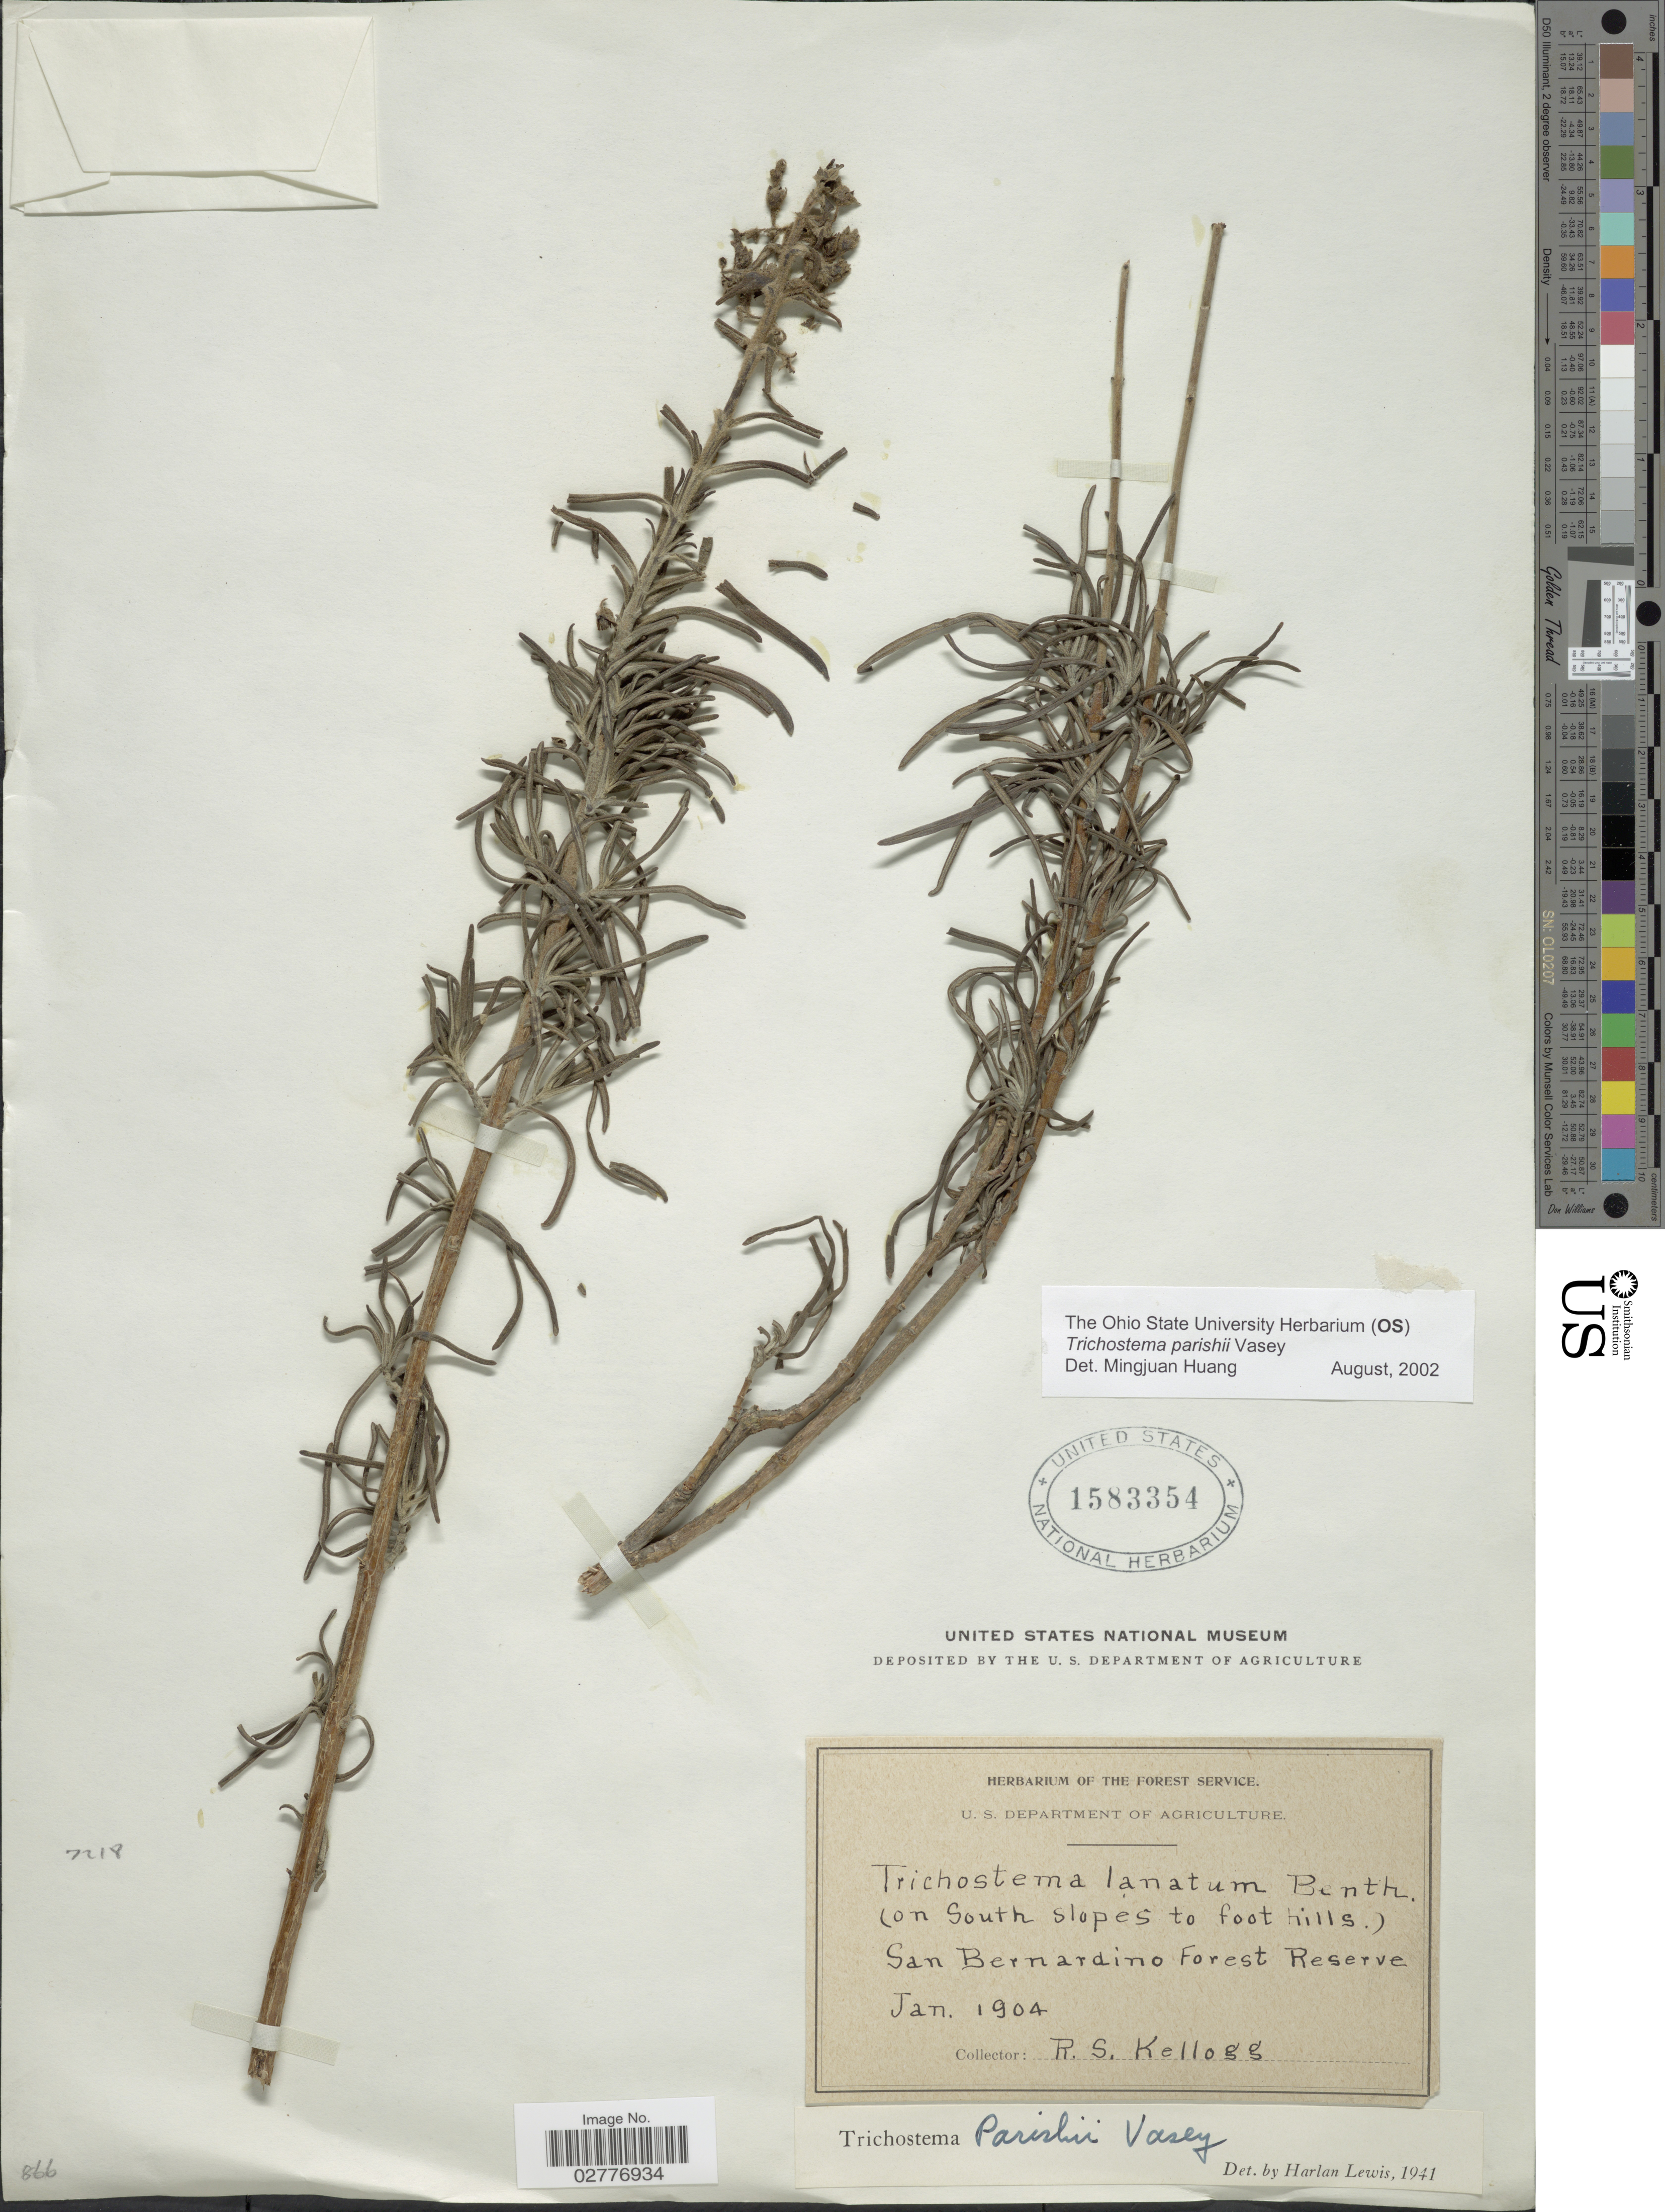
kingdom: Plantae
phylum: Tracheophyta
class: Magnoliopsida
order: Lamiales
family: Lamiaceae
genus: Trichostema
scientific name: Trichostema parishii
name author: Vasey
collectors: R. Kellogg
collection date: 1904-01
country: United States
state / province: California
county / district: San Bernardino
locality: San Bernardino Forest Reserve.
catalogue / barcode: US 1583354